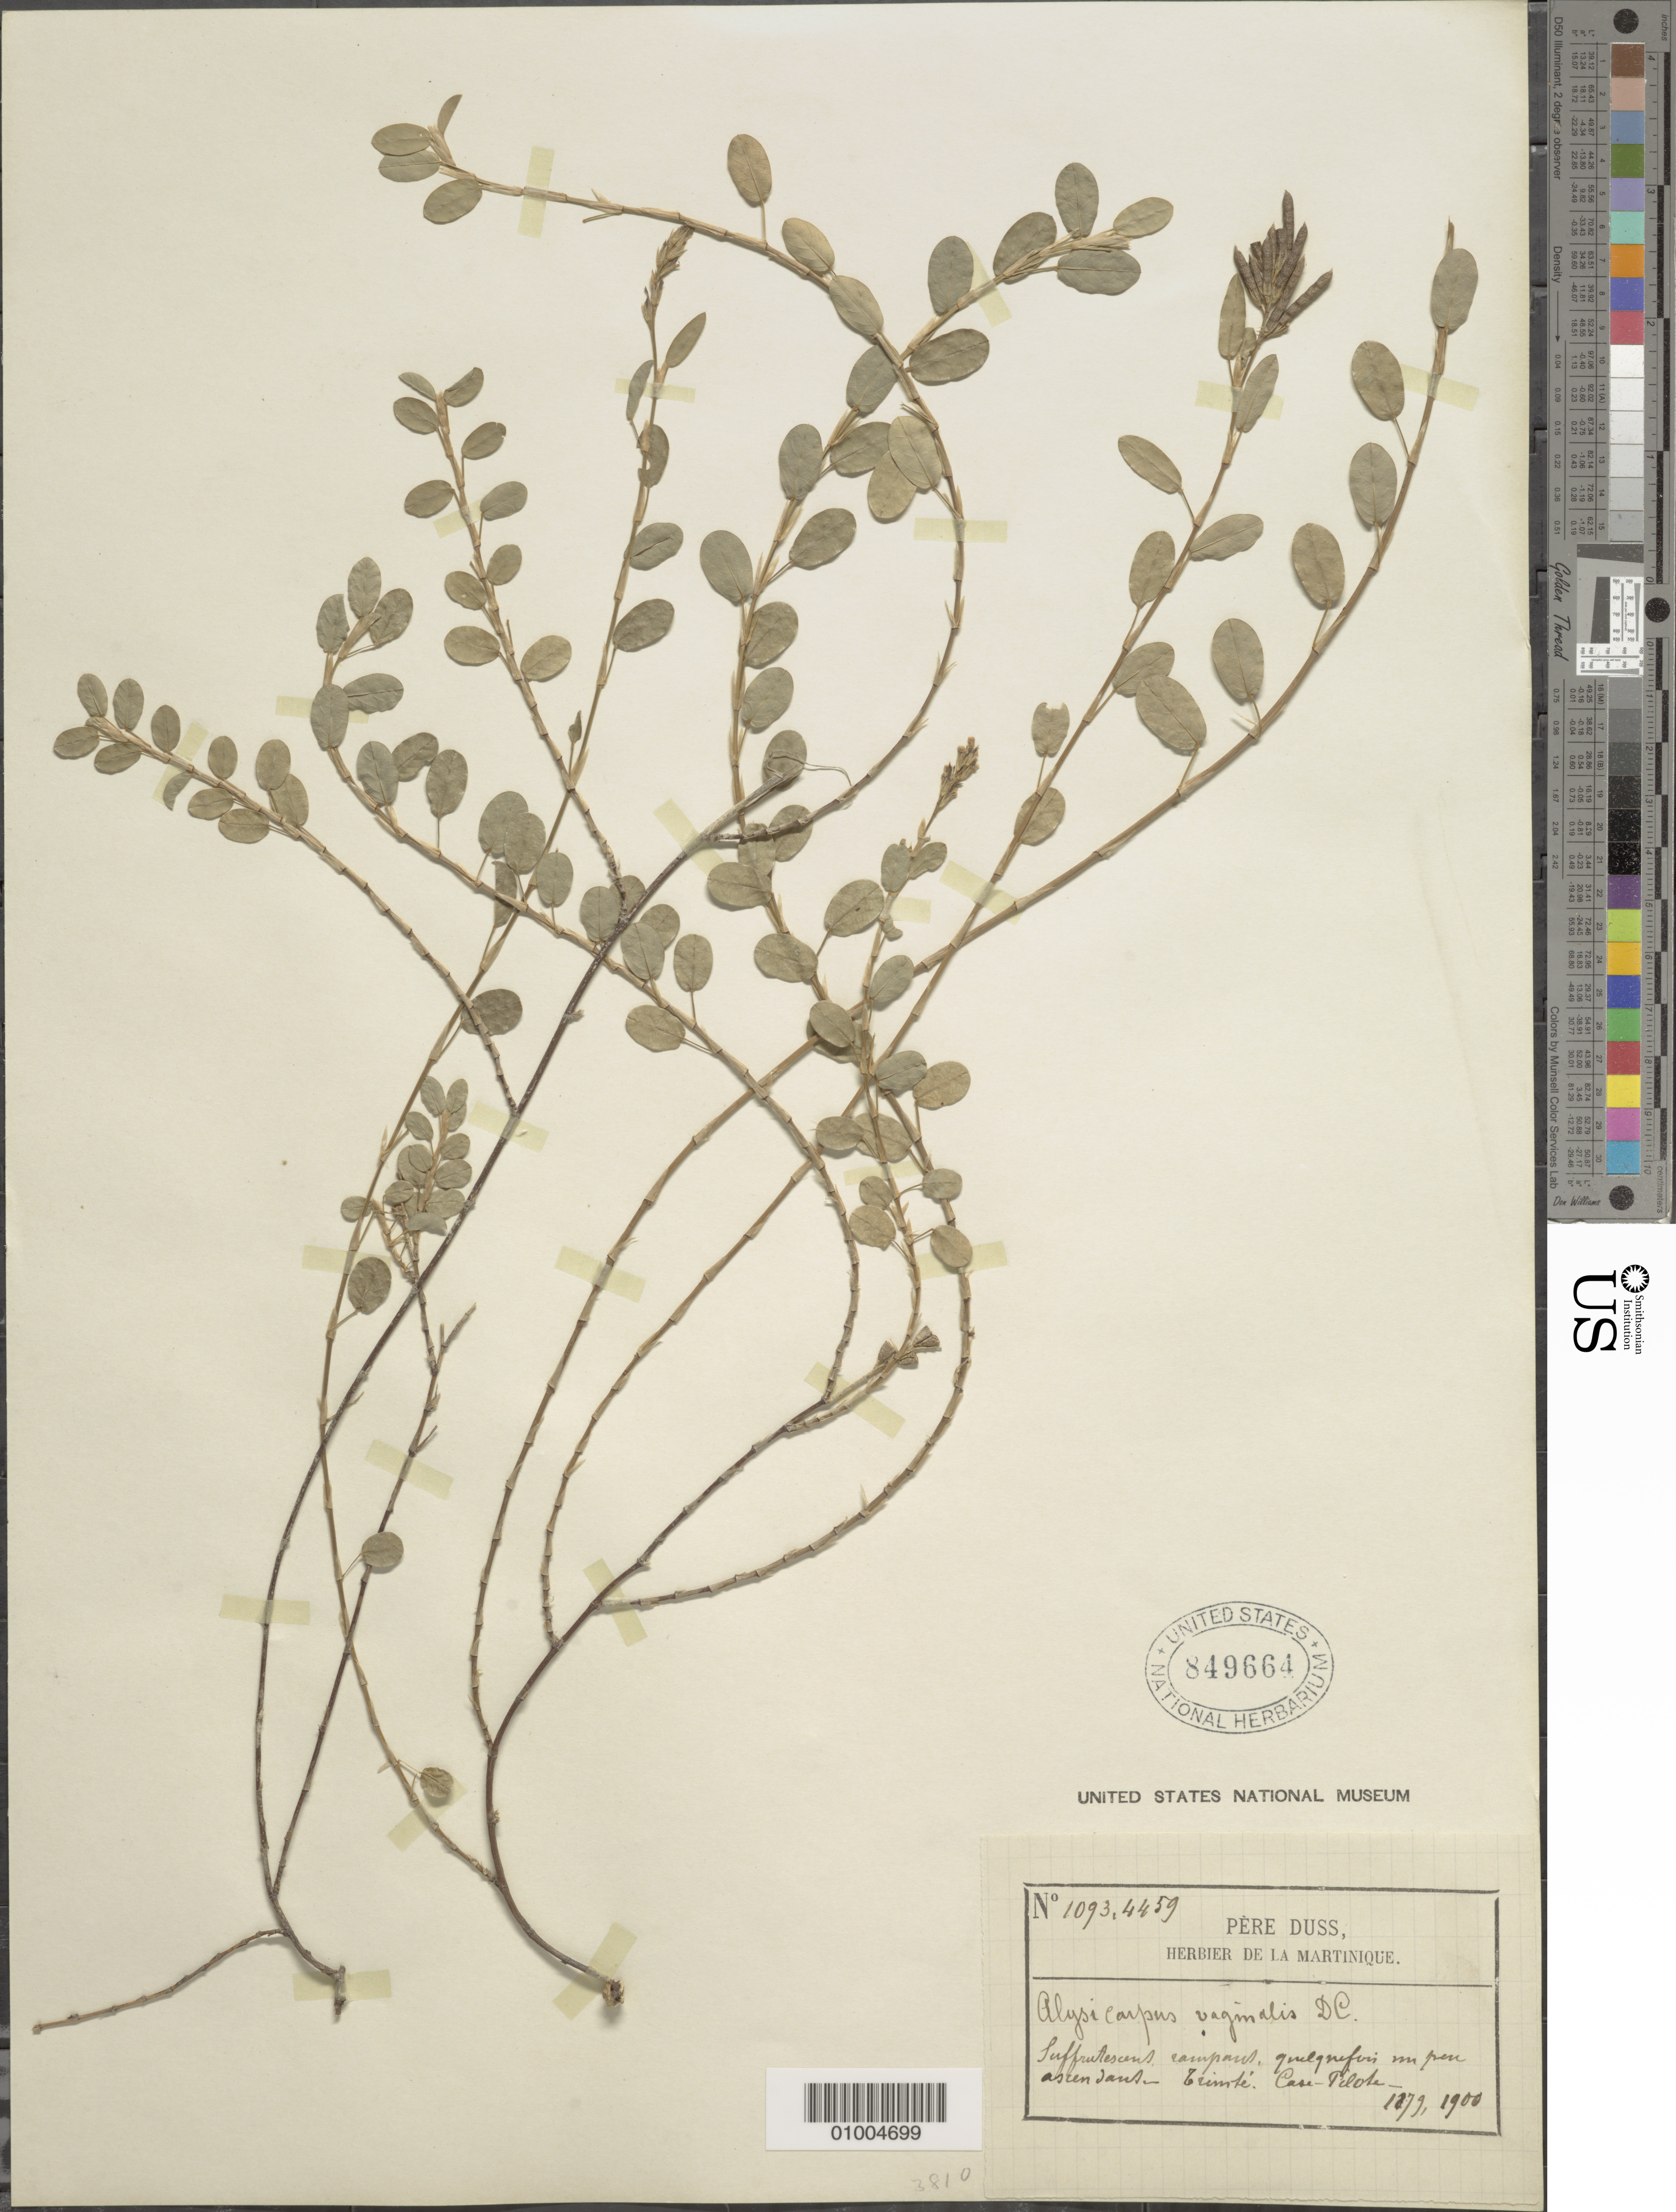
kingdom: Plantae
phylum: Tracheophyta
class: Magnoliopsida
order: Fabales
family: Fabaceae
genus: Alysicarpus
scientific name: Alysicarpus vaginalis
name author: (L.) DC.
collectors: Père Duss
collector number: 1093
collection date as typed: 1879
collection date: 1879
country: Martinique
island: Martinique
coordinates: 0 N, 0 E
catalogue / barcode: US 849664